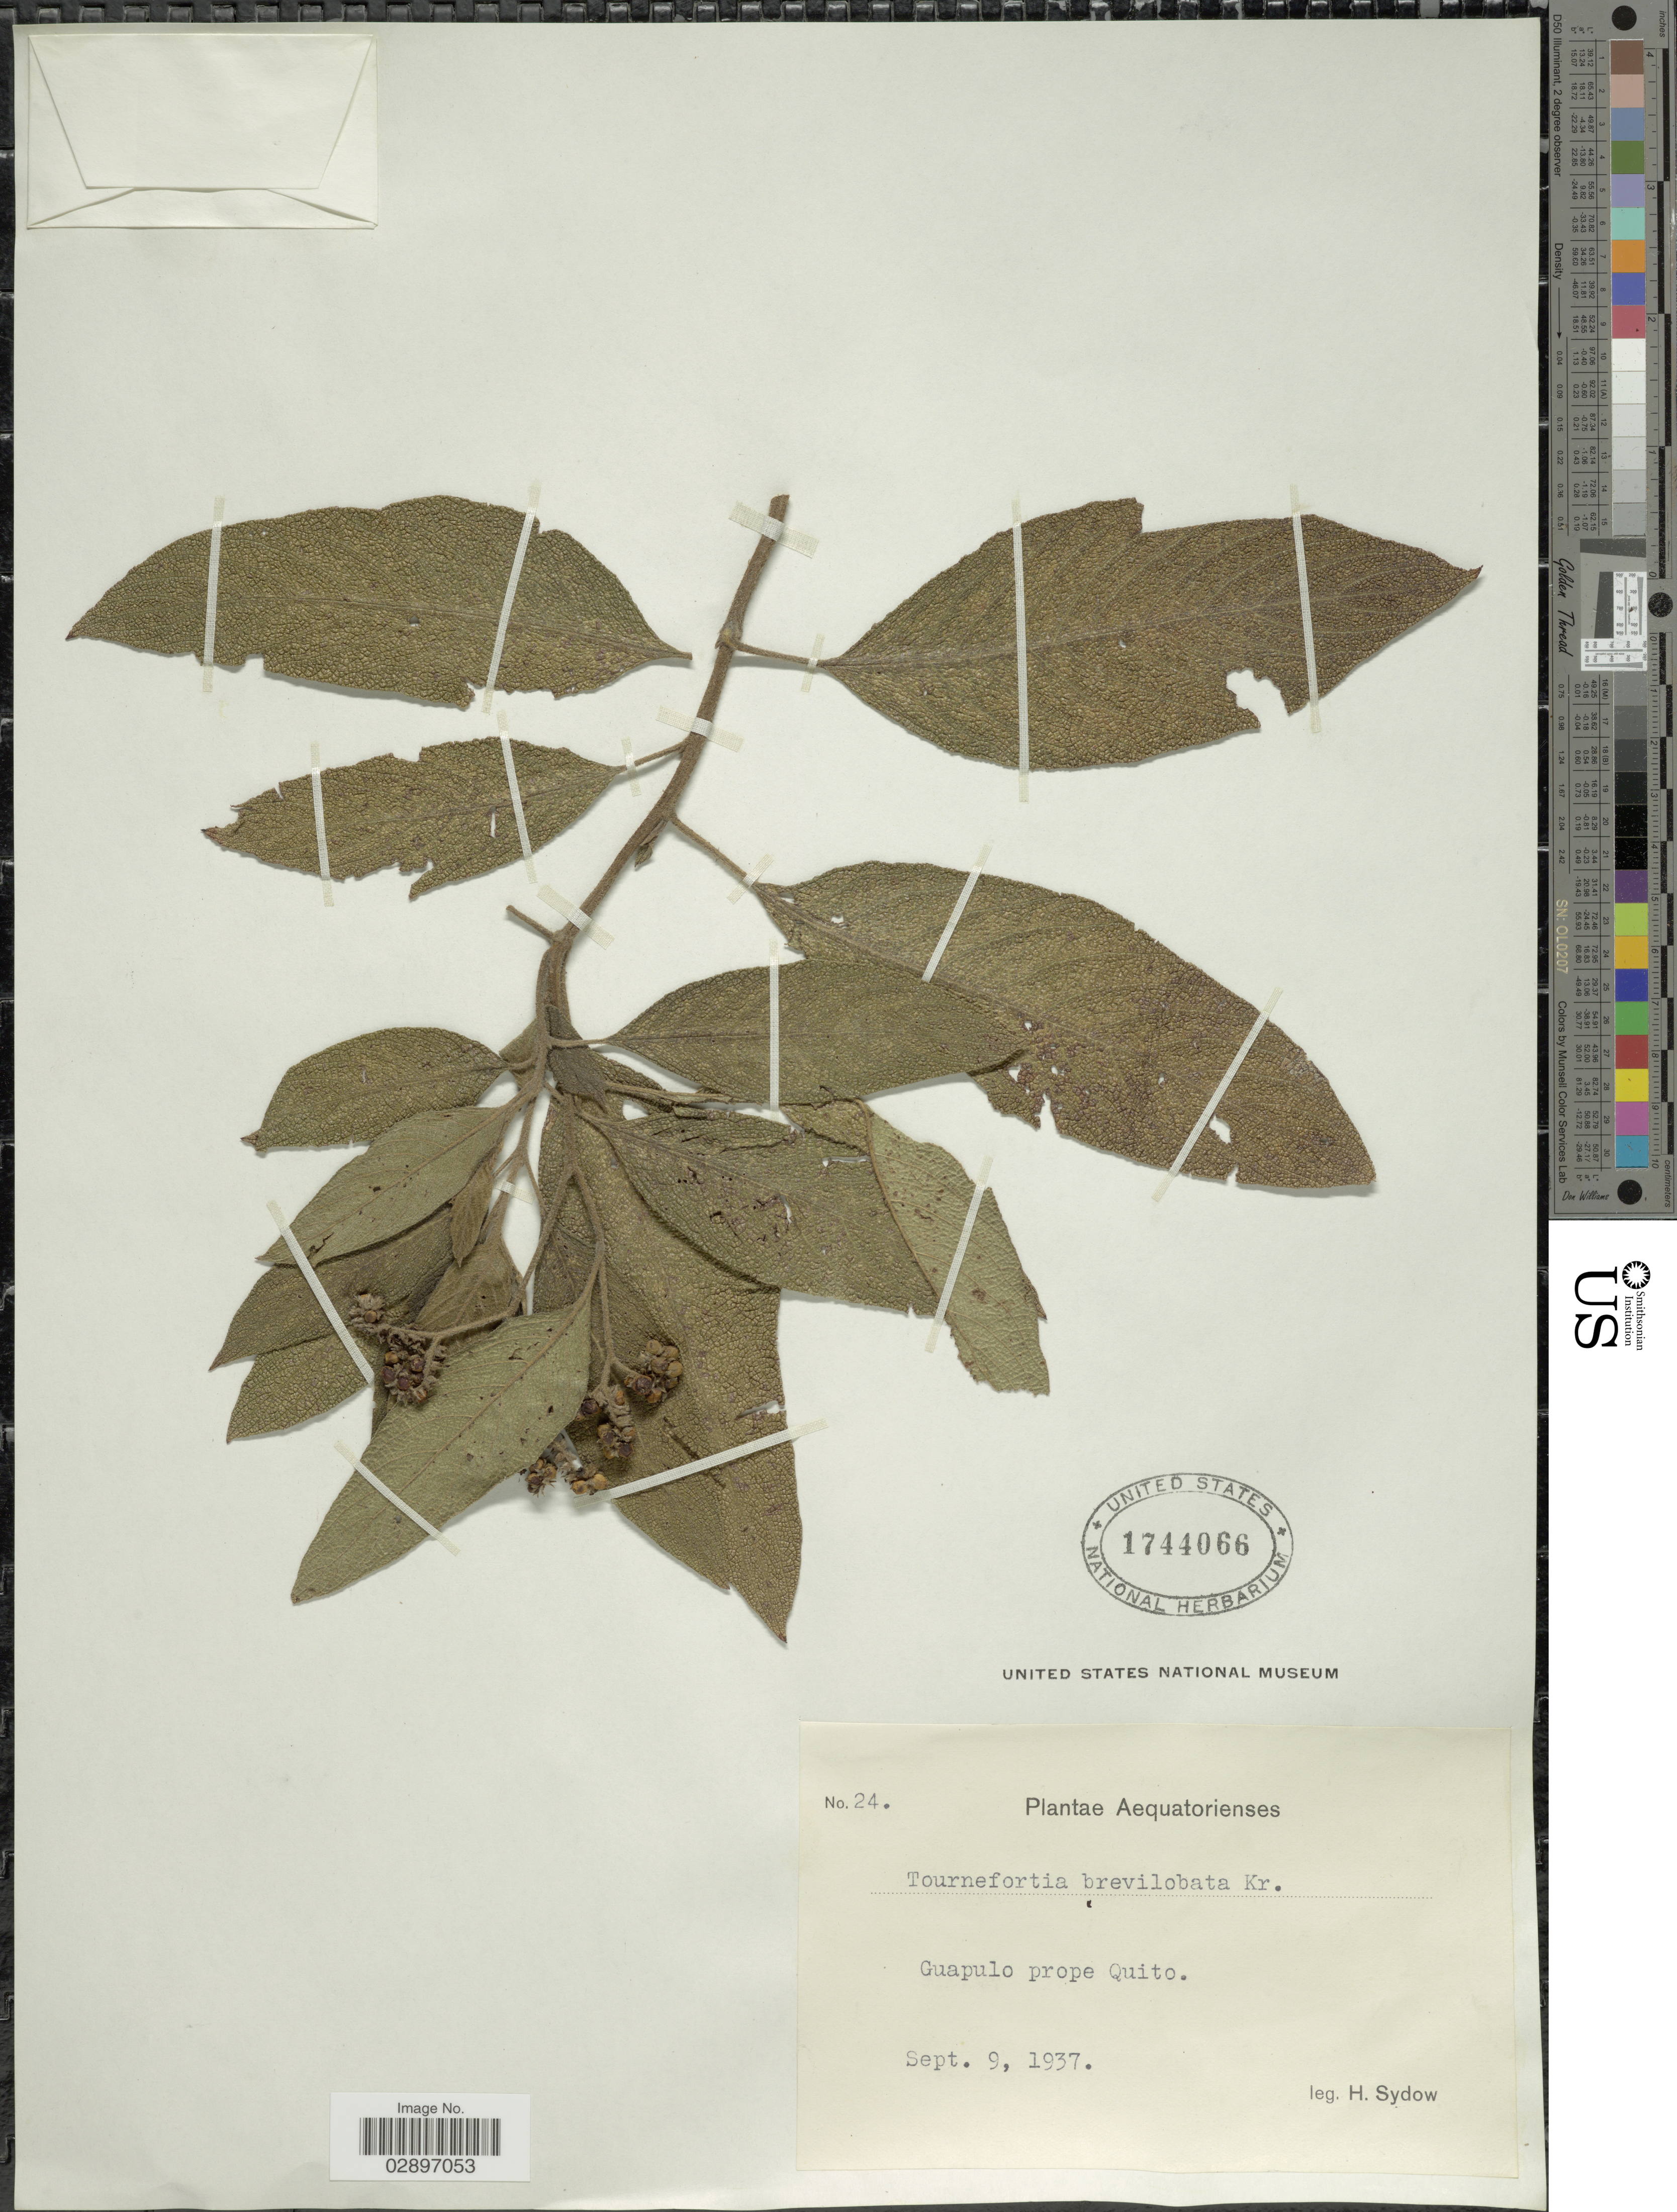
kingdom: Plantae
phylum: Tracheophyta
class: Magnoliopsida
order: Boraginales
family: Heliotropiaceae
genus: Tournefortia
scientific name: Tournefortia brevilobata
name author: K. Krause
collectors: H. Sydow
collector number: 24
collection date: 1937-09-09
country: Ecuador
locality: Aequatorienses. Guapulo prope Quito.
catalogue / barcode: US 1744066